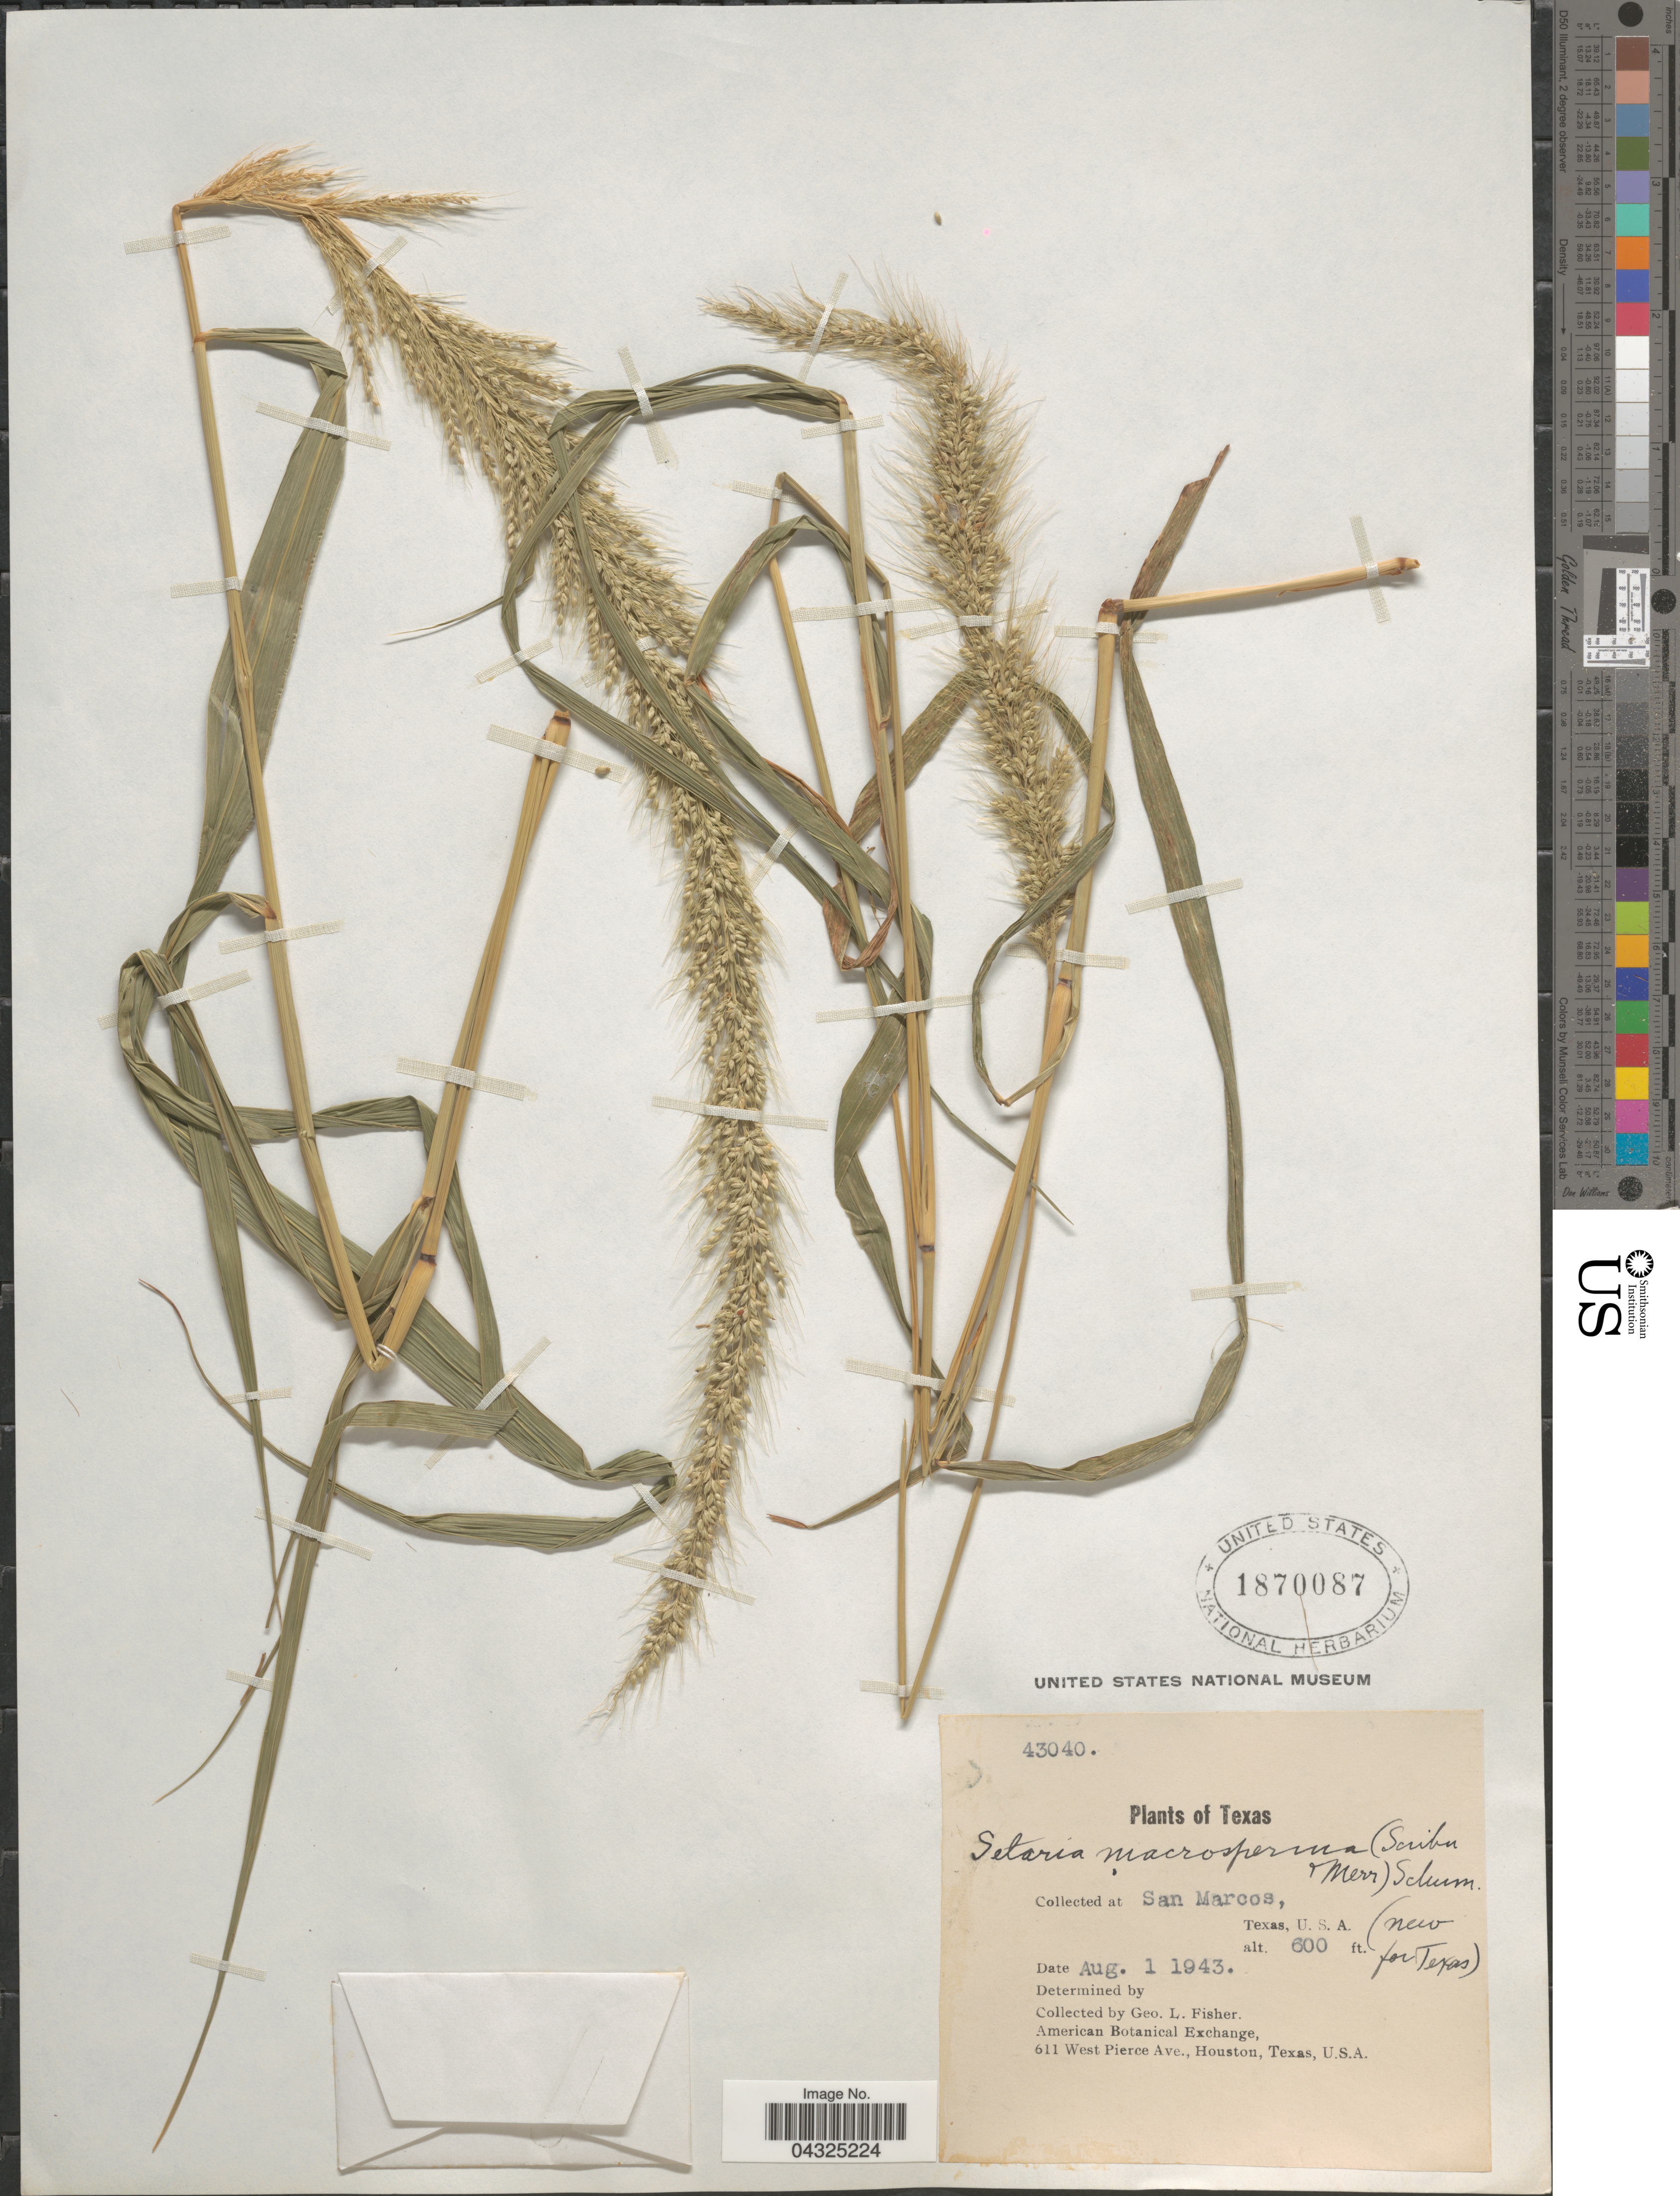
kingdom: Plantae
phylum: Tracheophyta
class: Liliopsida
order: Poales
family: Poaceae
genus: Setaria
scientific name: Setaria macrosperma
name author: (Scribn. & Merr.) K. Schum.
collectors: G. L. Fisher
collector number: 43040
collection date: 1943-08-01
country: United States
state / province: Texas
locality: At San Marcos.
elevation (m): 183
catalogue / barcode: US 1870087